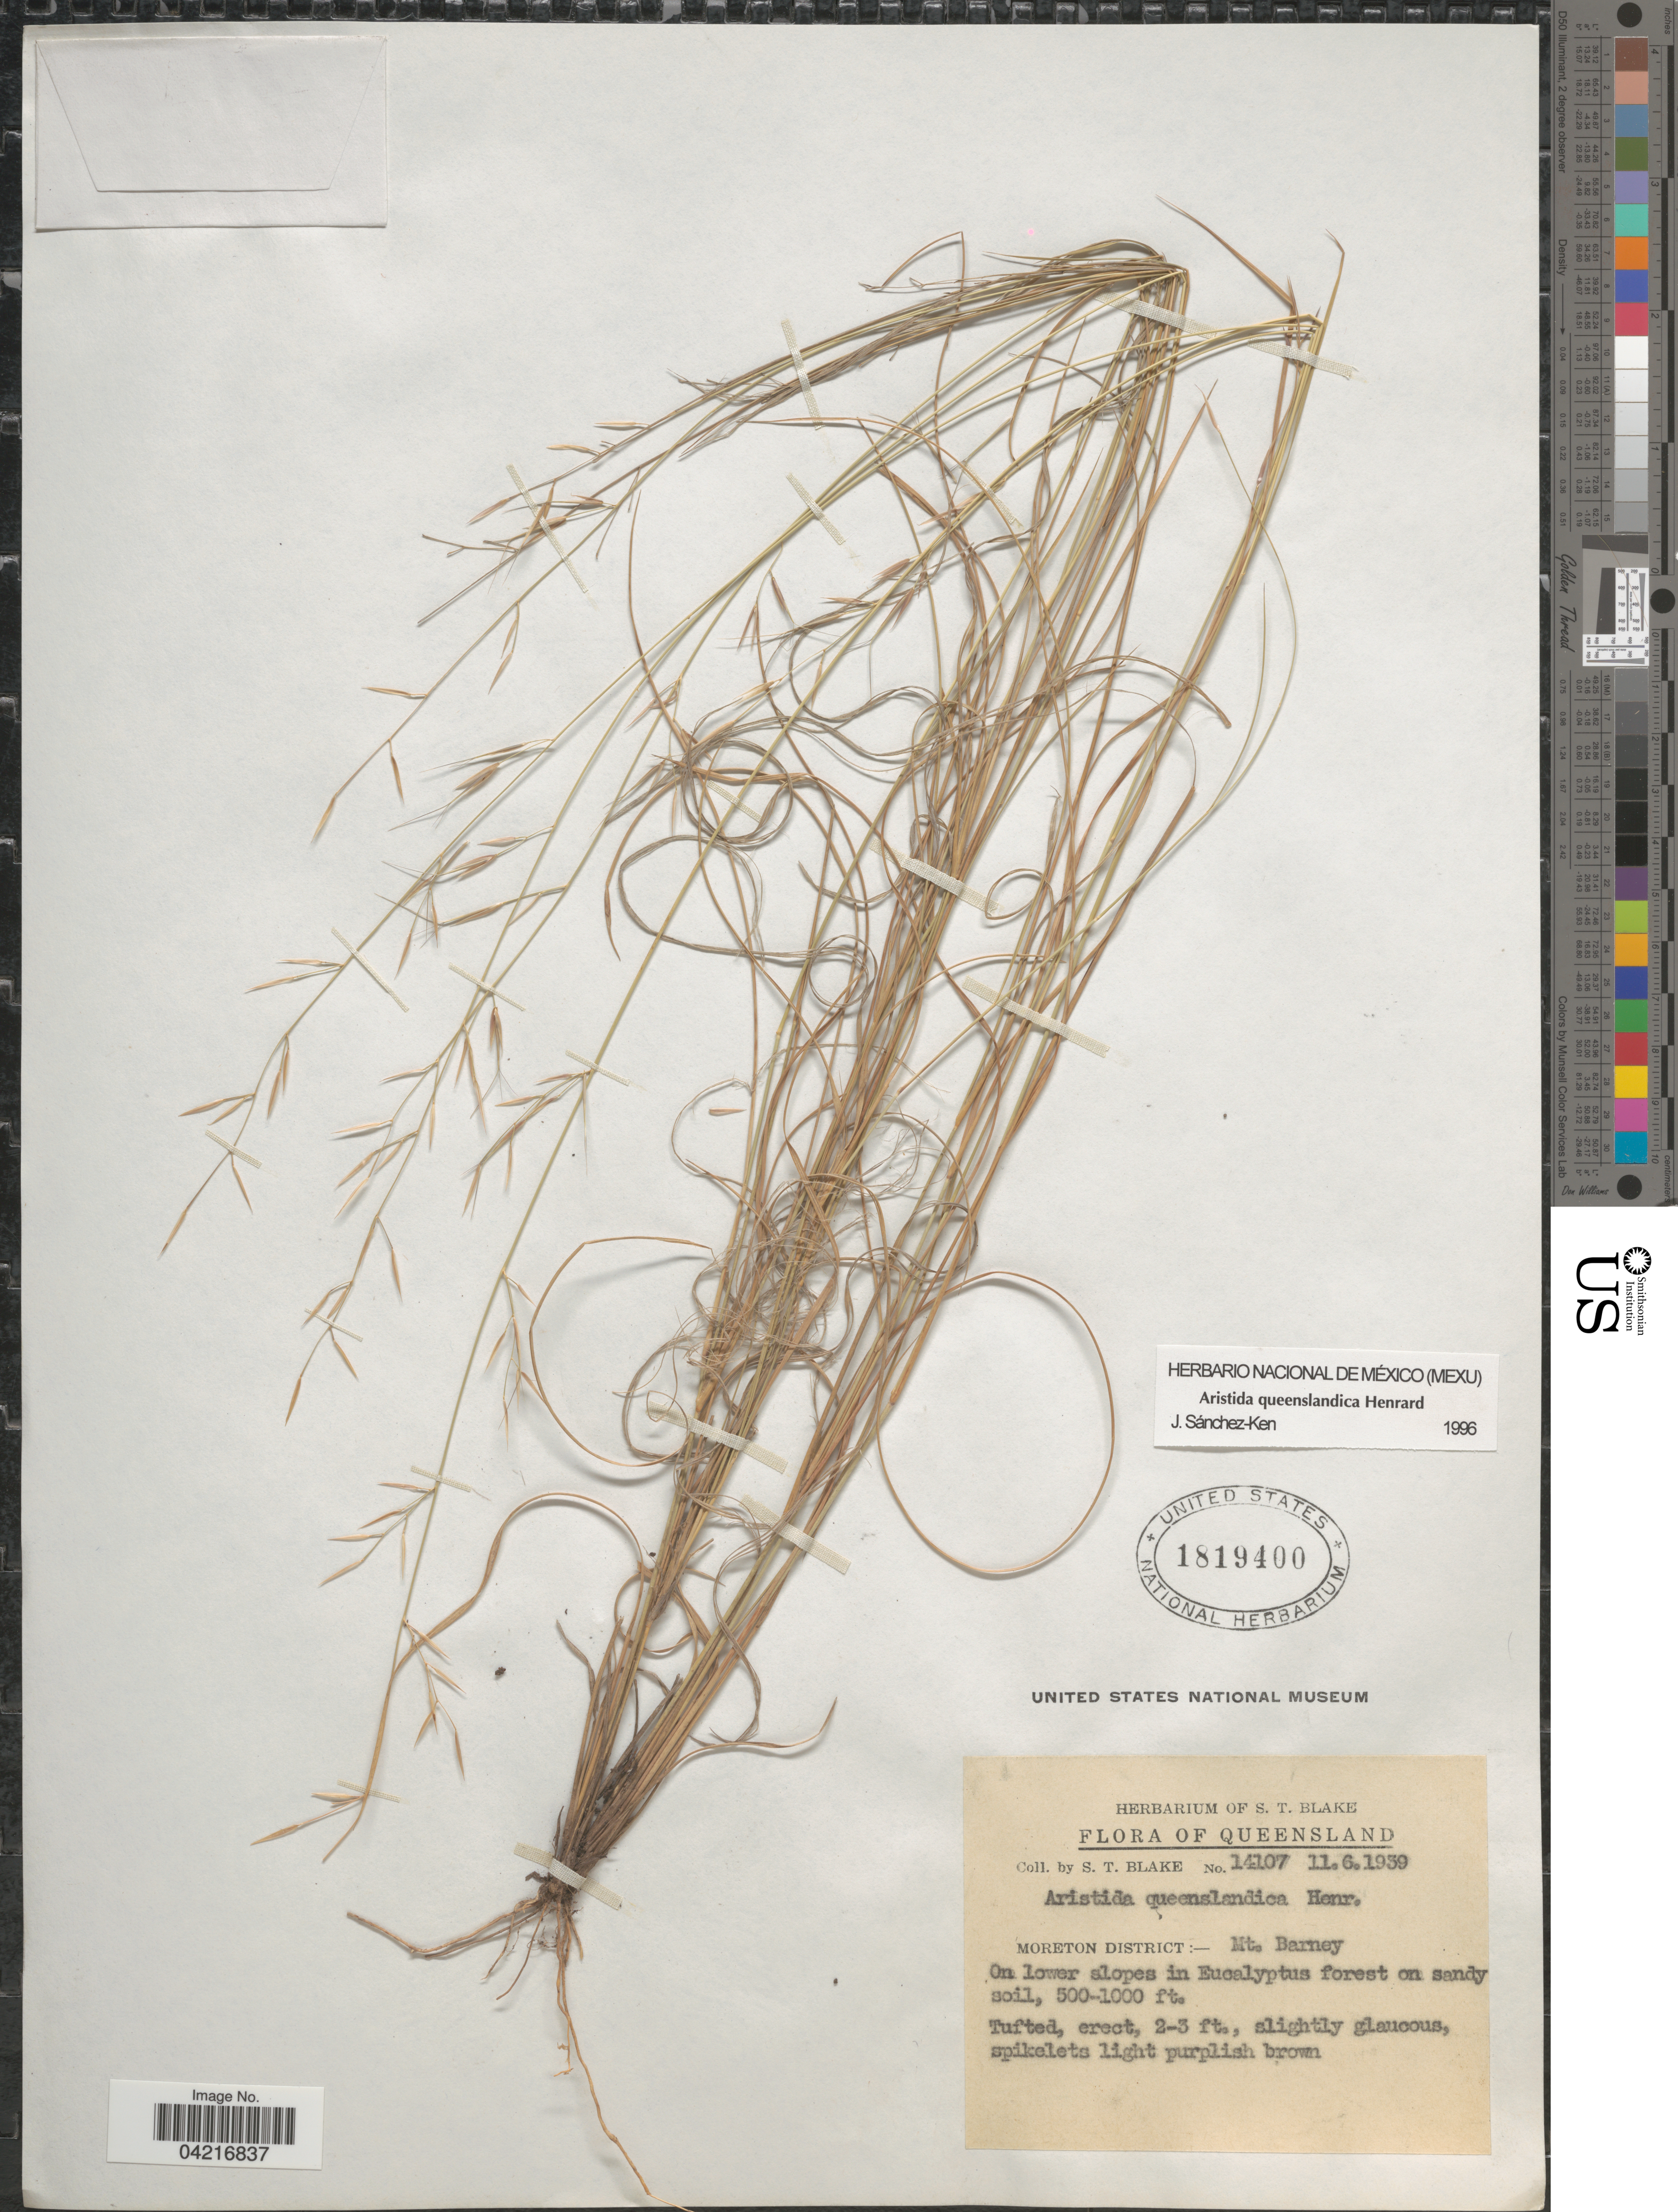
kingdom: Plantae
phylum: Tracheophyta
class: Liliopsida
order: Poales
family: Poaceae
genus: Aristida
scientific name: Aristida queenslandica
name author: Henr.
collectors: S. T. Blake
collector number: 14107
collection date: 1939-06-11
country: Australia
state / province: Queensland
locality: Moreton District:- Mt. Barney.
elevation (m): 152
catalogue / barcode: US 1819400